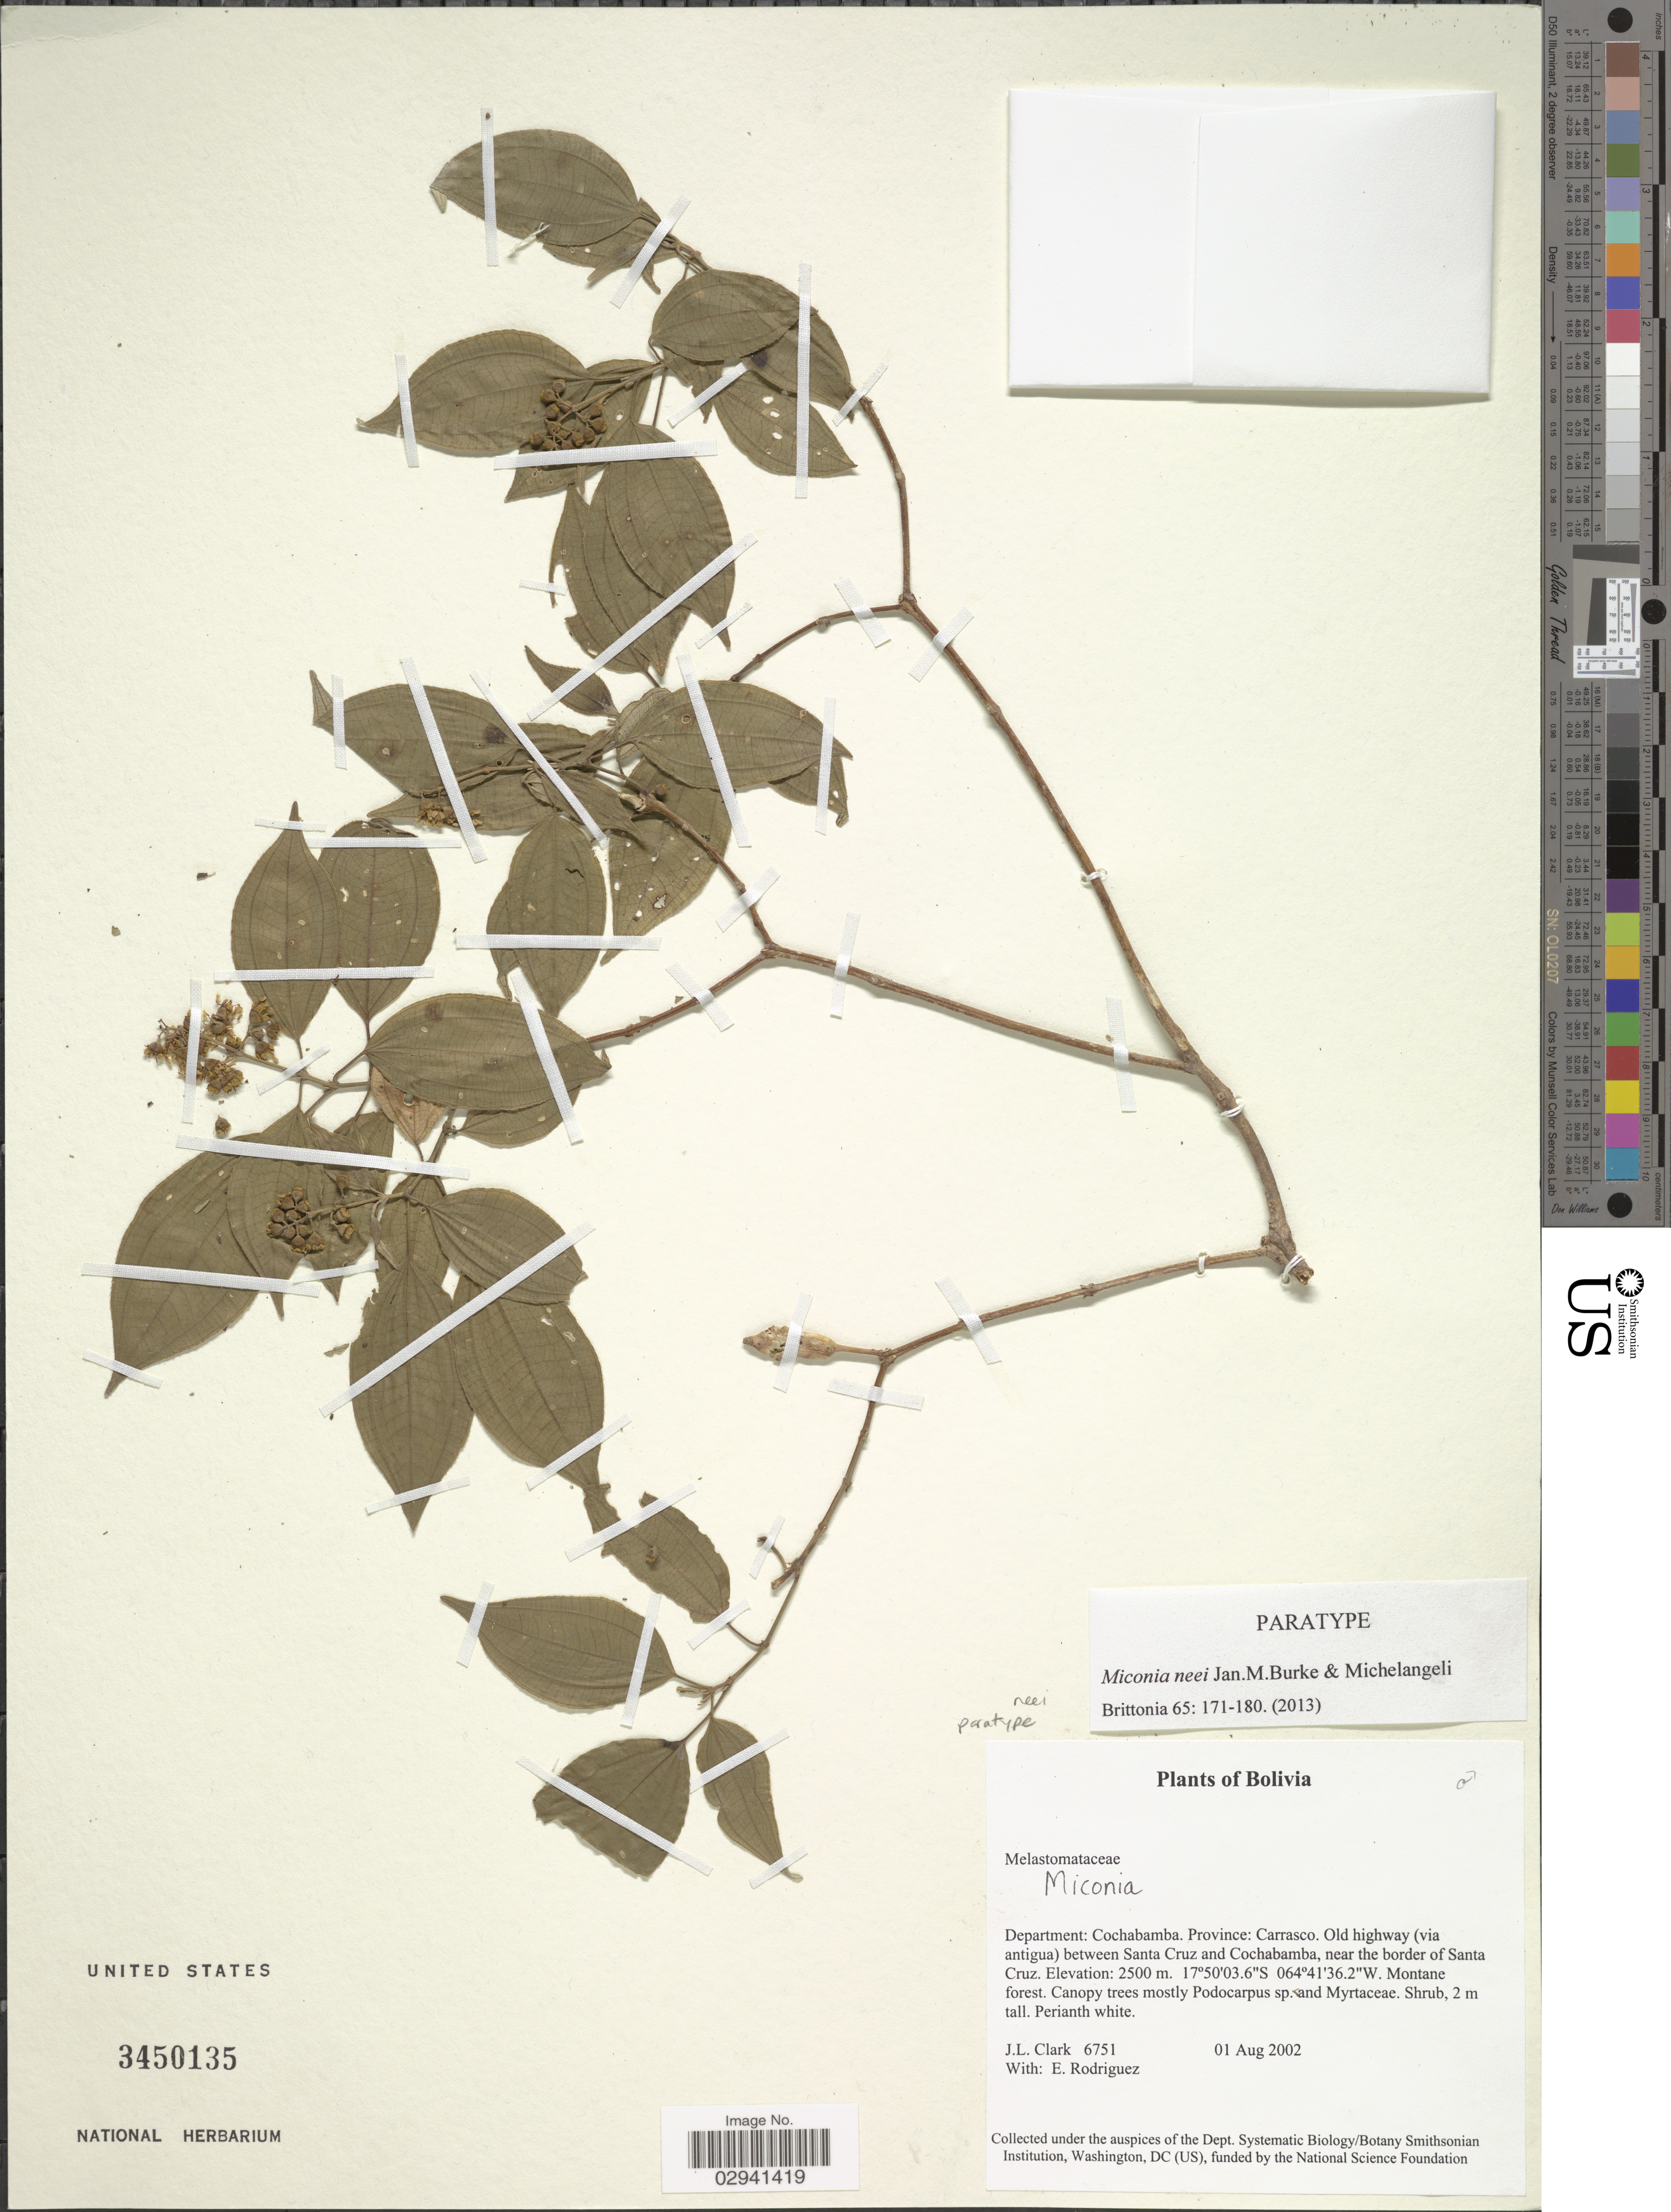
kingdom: Plantae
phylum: Tracheophyta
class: Magnoliopsida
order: Myrtales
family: Melastomataceae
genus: Miconia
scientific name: Miconia neei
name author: Jan.M. Burke & Michelang.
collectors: J. L. Clark & E. Rodriguez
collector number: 6751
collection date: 2002-08-01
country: Bolivia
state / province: Cochabamba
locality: Department Cochabamba, Province Carrasco, Old highway (via antigua) between Santa Cruz and Cochabamba, near the border of Santa Cruz.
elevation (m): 2500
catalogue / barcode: US 3450135